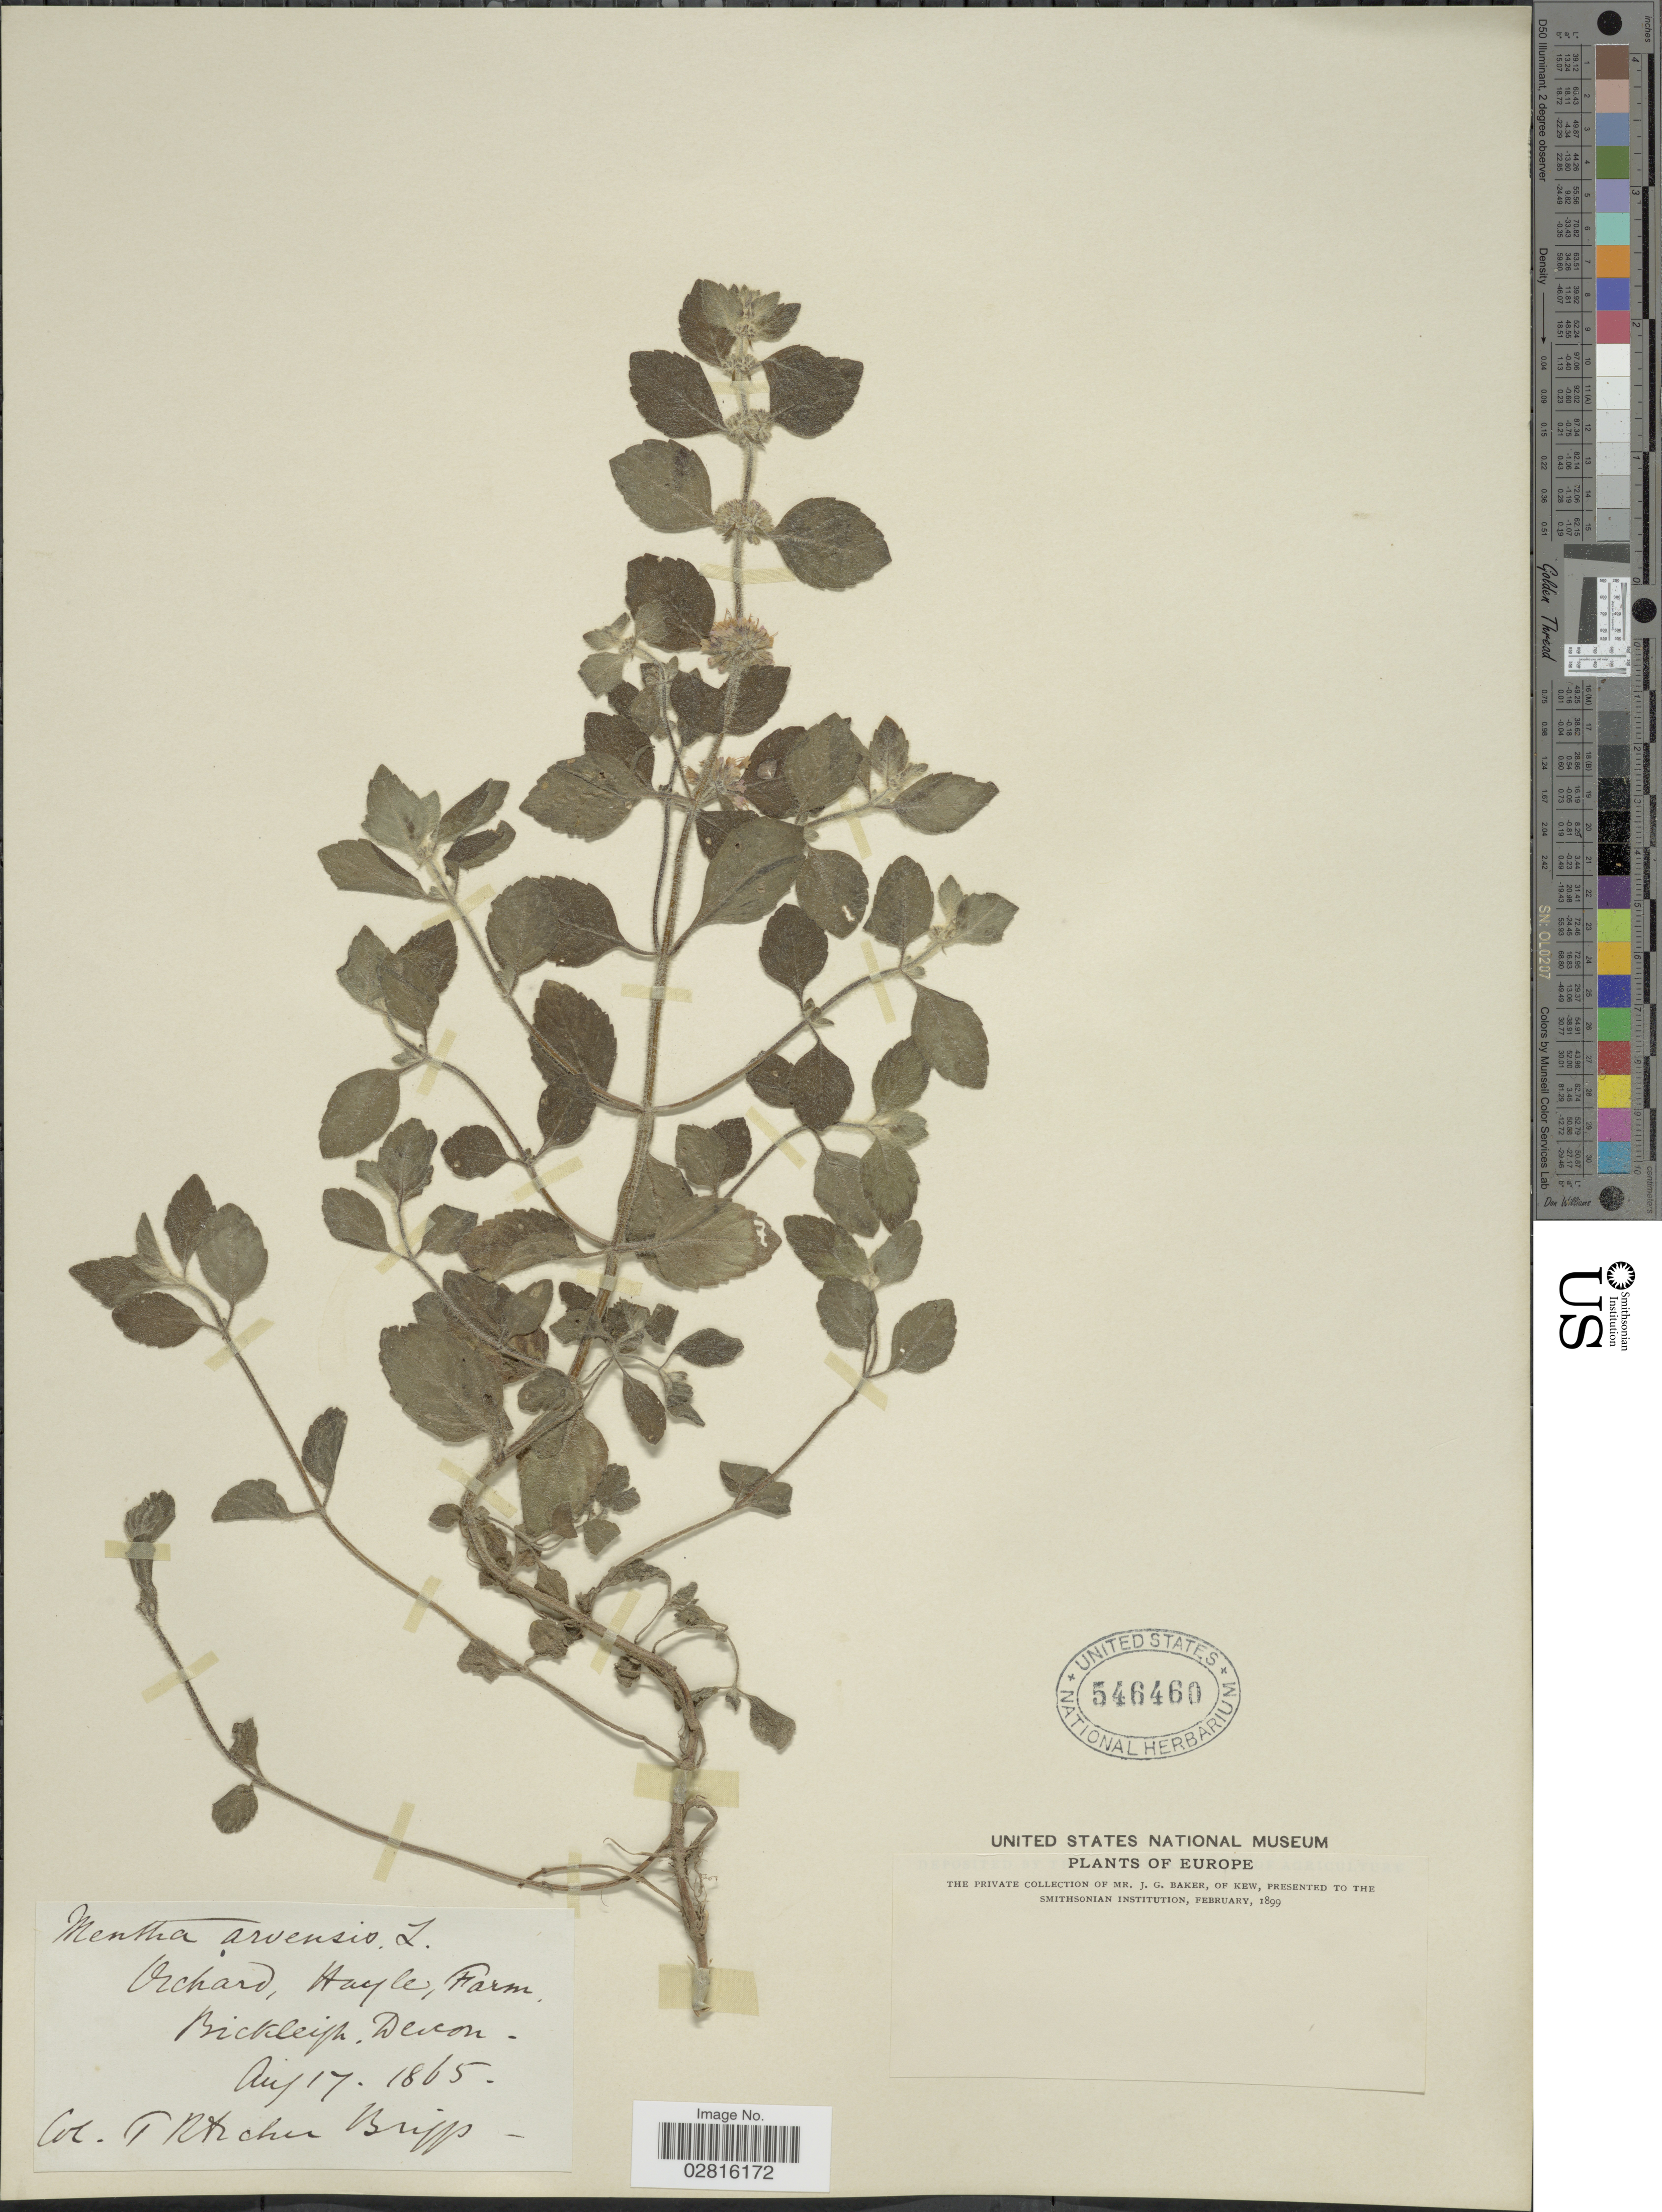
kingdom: Plantae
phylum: Tracheophyta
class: Magnoliopsida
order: Lamiales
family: Lamiaceae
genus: Mentha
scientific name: Mentha arvensis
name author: L.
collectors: T. Briggs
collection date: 1865-08-17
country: United Kingdom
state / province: England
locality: Europe. Orchard, Hayle, Farm Bickleigh, Devon.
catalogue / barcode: US 546460